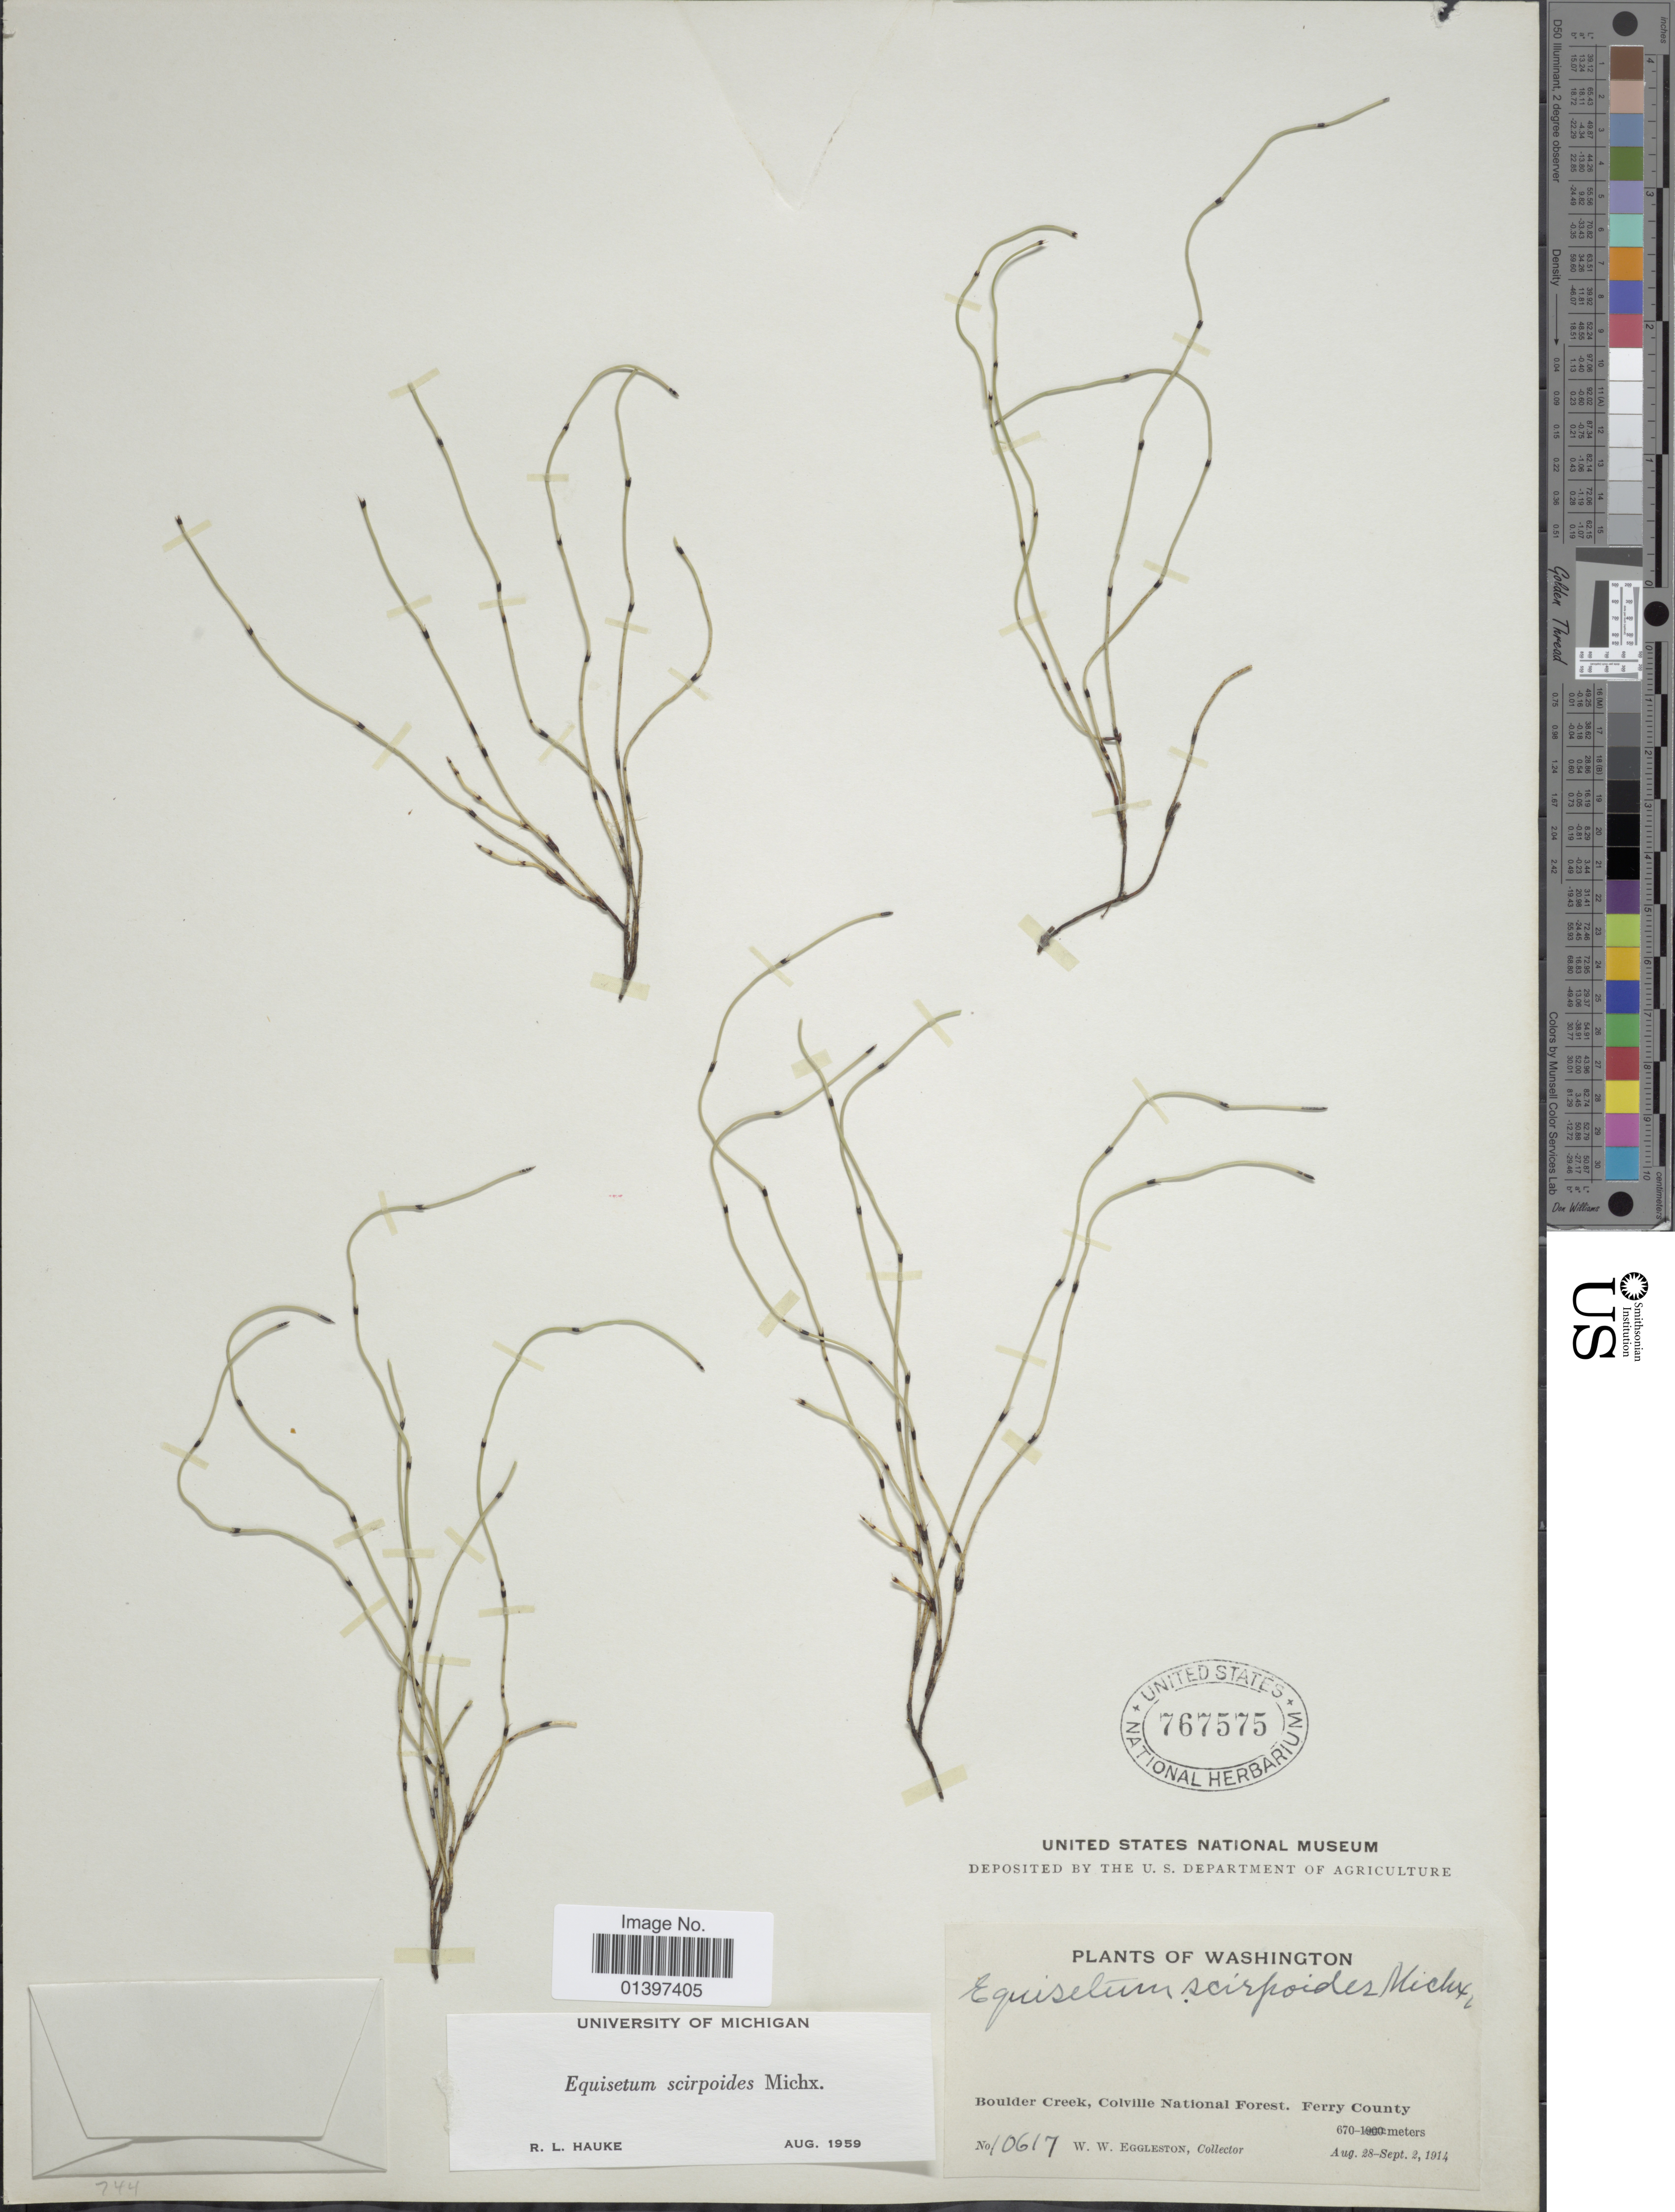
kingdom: Plantae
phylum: Tracheophyta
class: Polypodiopsida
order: Equisetales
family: Equisetaceae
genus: Equisetum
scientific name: Equisetum scirpoides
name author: Michx.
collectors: W. W. Eggleston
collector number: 10617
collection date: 1914-08-28/1914-09-02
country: United States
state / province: Washington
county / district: Ferry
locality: Boulder Creek, Colville National Forest, Ferry County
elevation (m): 670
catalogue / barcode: US 767575